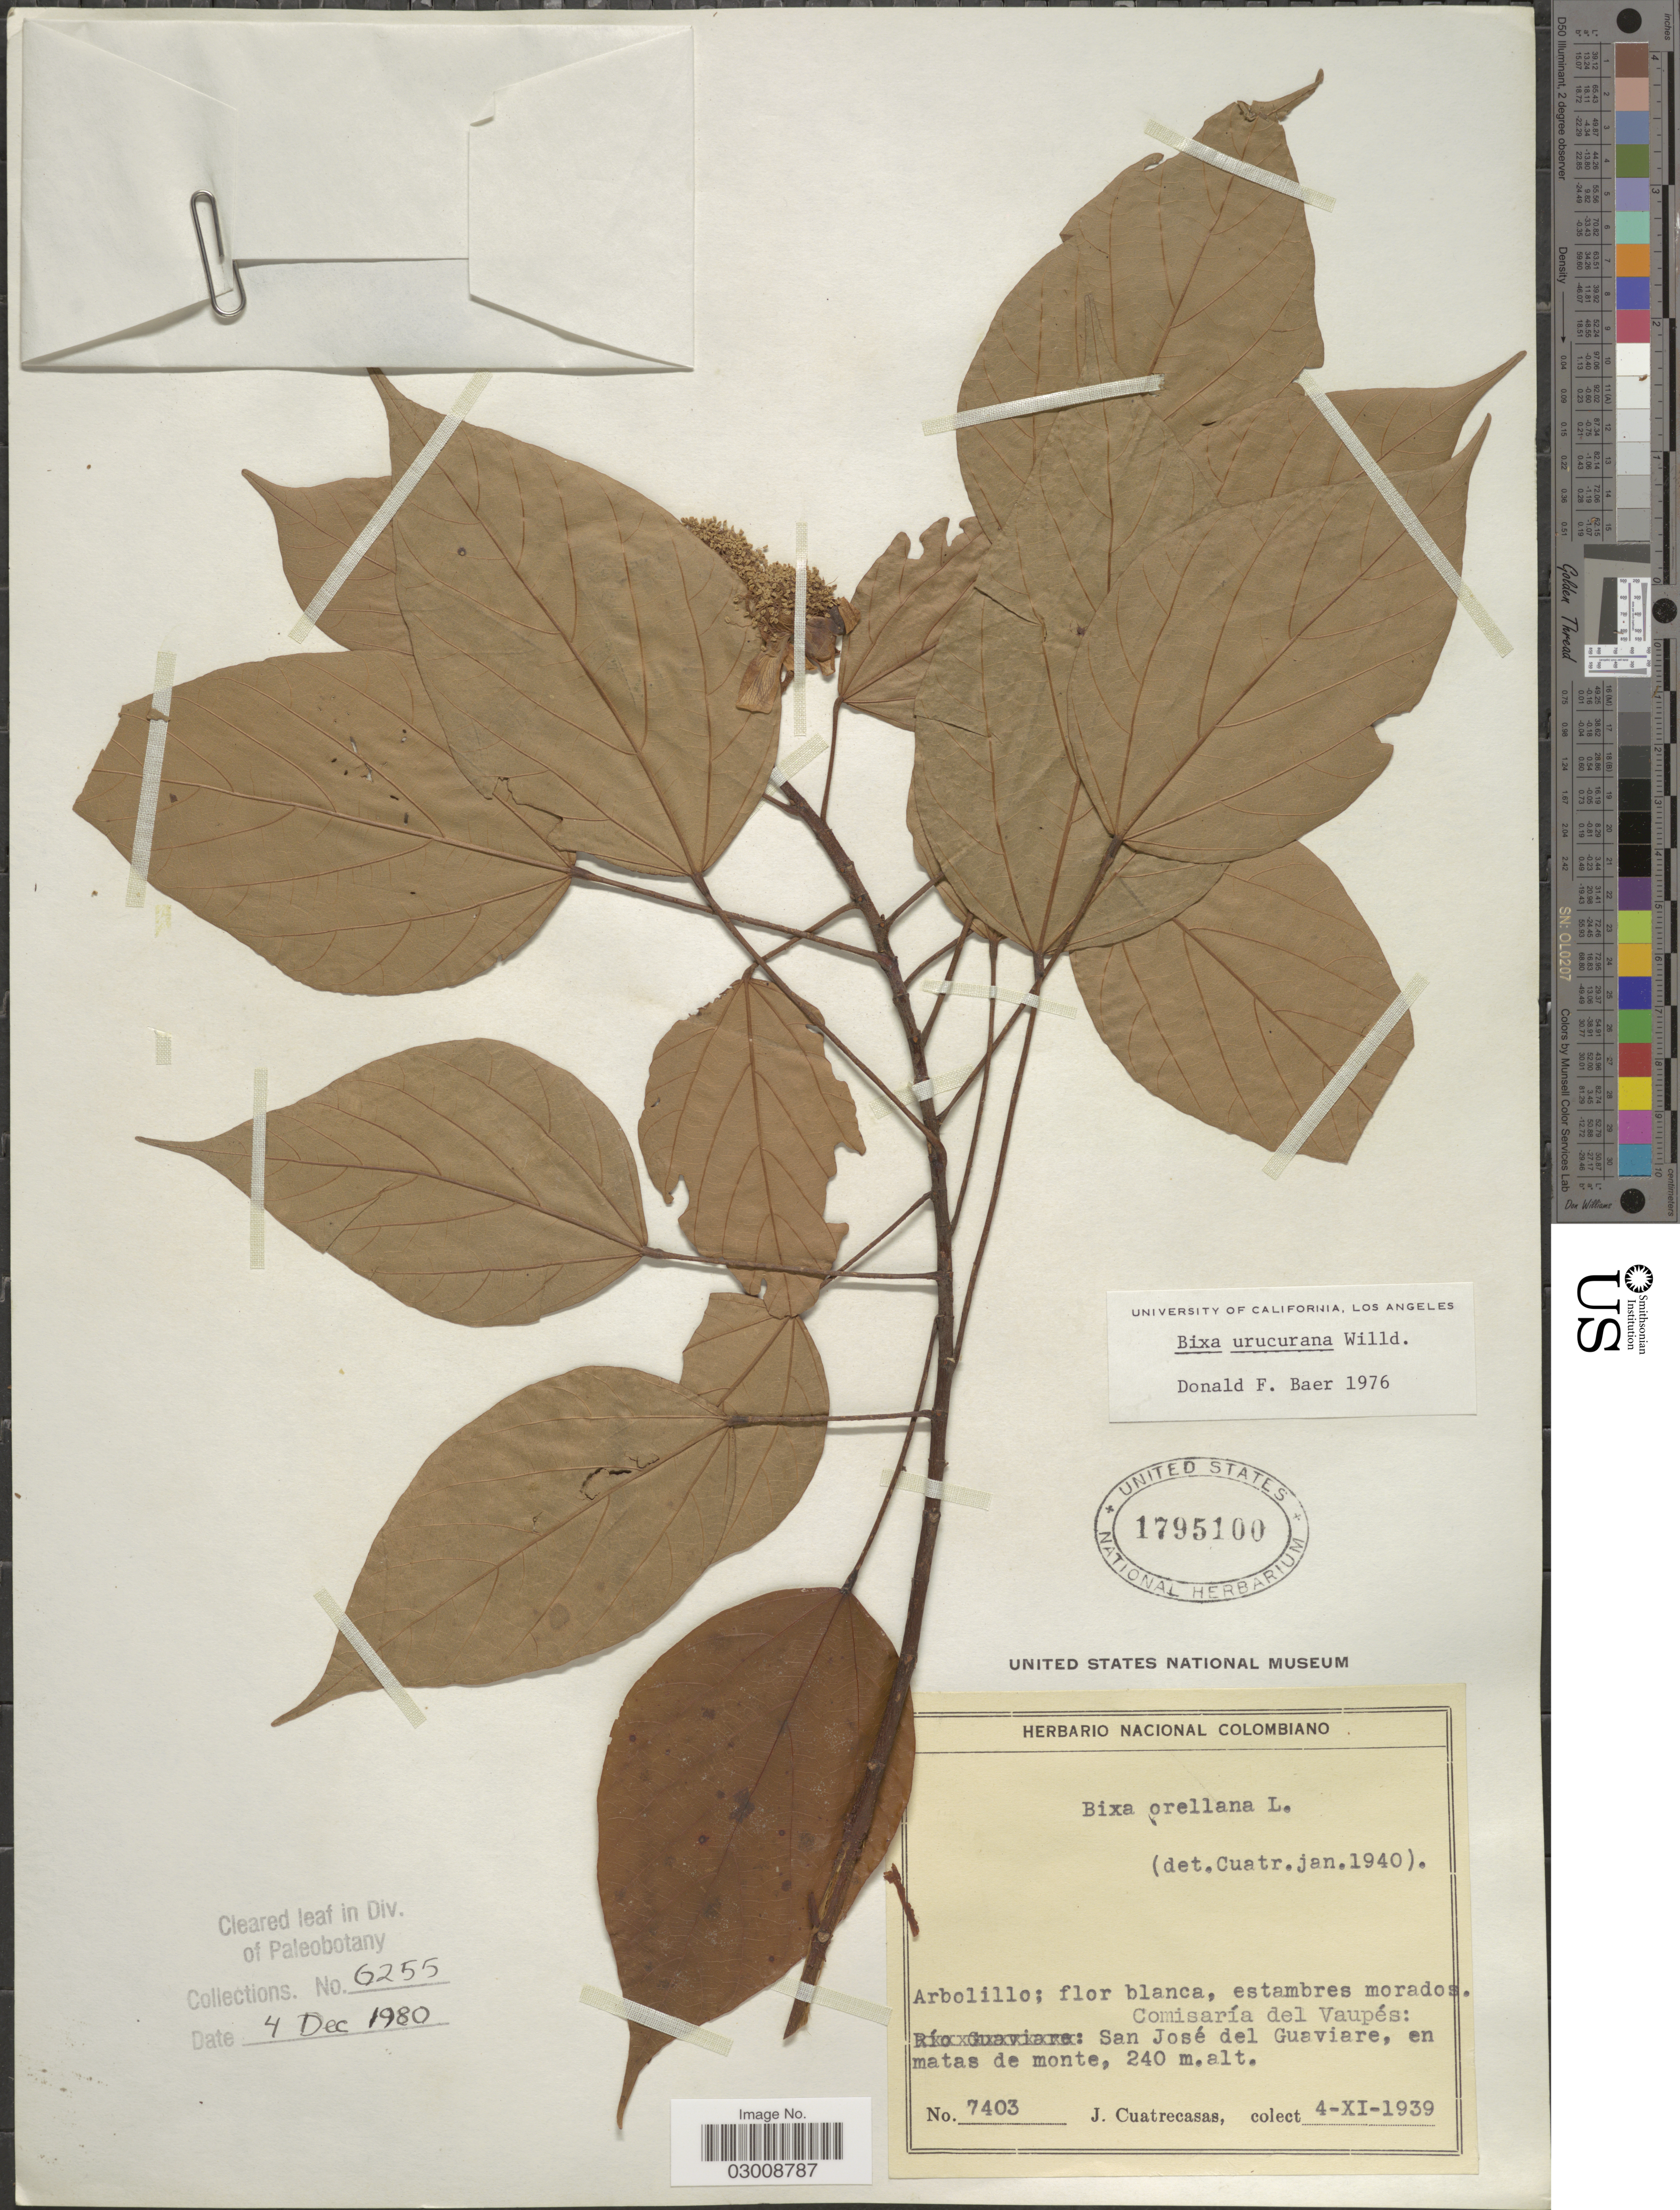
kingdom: Plantae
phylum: Tracheophyta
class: Magnoliopsida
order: Malvales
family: Bixaceae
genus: Bixa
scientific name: Bixa urucurana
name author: Willd.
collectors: J. Cuatrecasas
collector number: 7403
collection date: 1939-11-04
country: Colombia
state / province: Vaupés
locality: Comisaría del Vaupés: San José del Guaviare, en matas de monte.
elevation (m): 240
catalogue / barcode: US 1795100